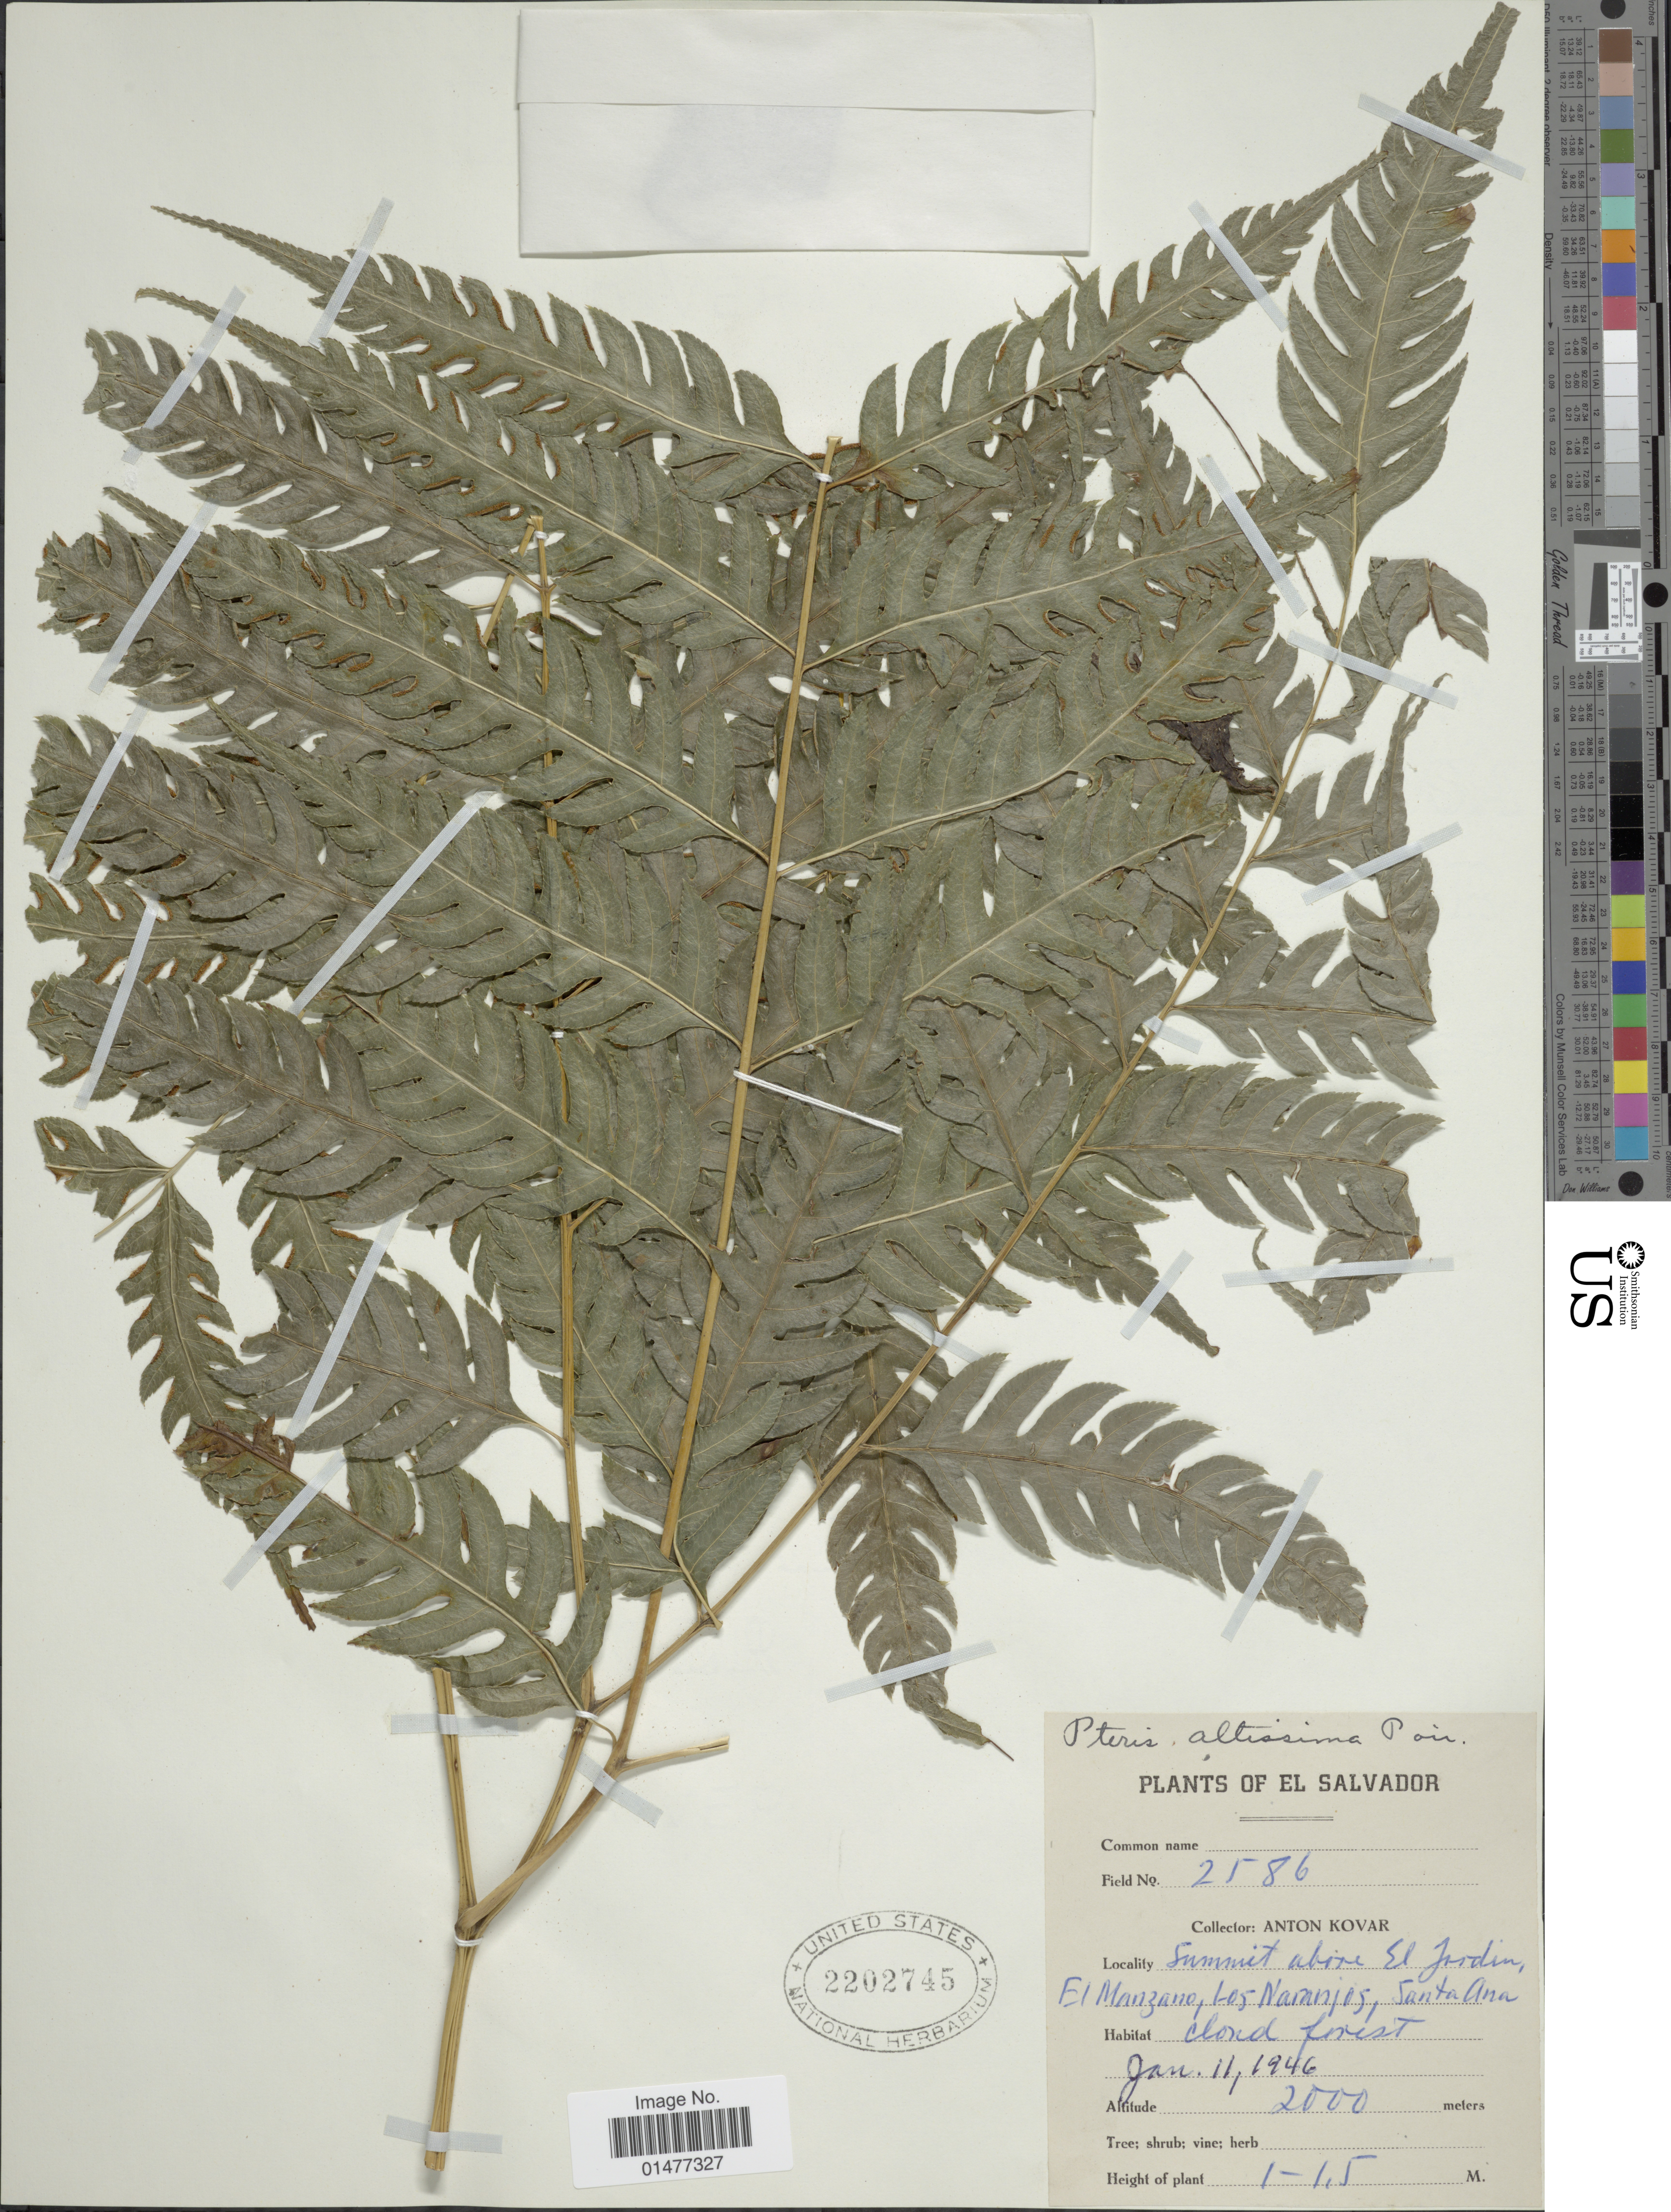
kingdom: Plantae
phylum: Tracheophyta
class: Polypodiopsida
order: Polypodiales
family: Pteridaceae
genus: Pteris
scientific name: Pteris altissima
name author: Poir.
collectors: A. Kovar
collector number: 2586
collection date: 1946-01-11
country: El Salvador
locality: Plants of El Salvador, Summit above El Jardin, El Manzano, Los Naranjos, Santa Ana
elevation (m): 2000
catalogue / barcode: US 2202745